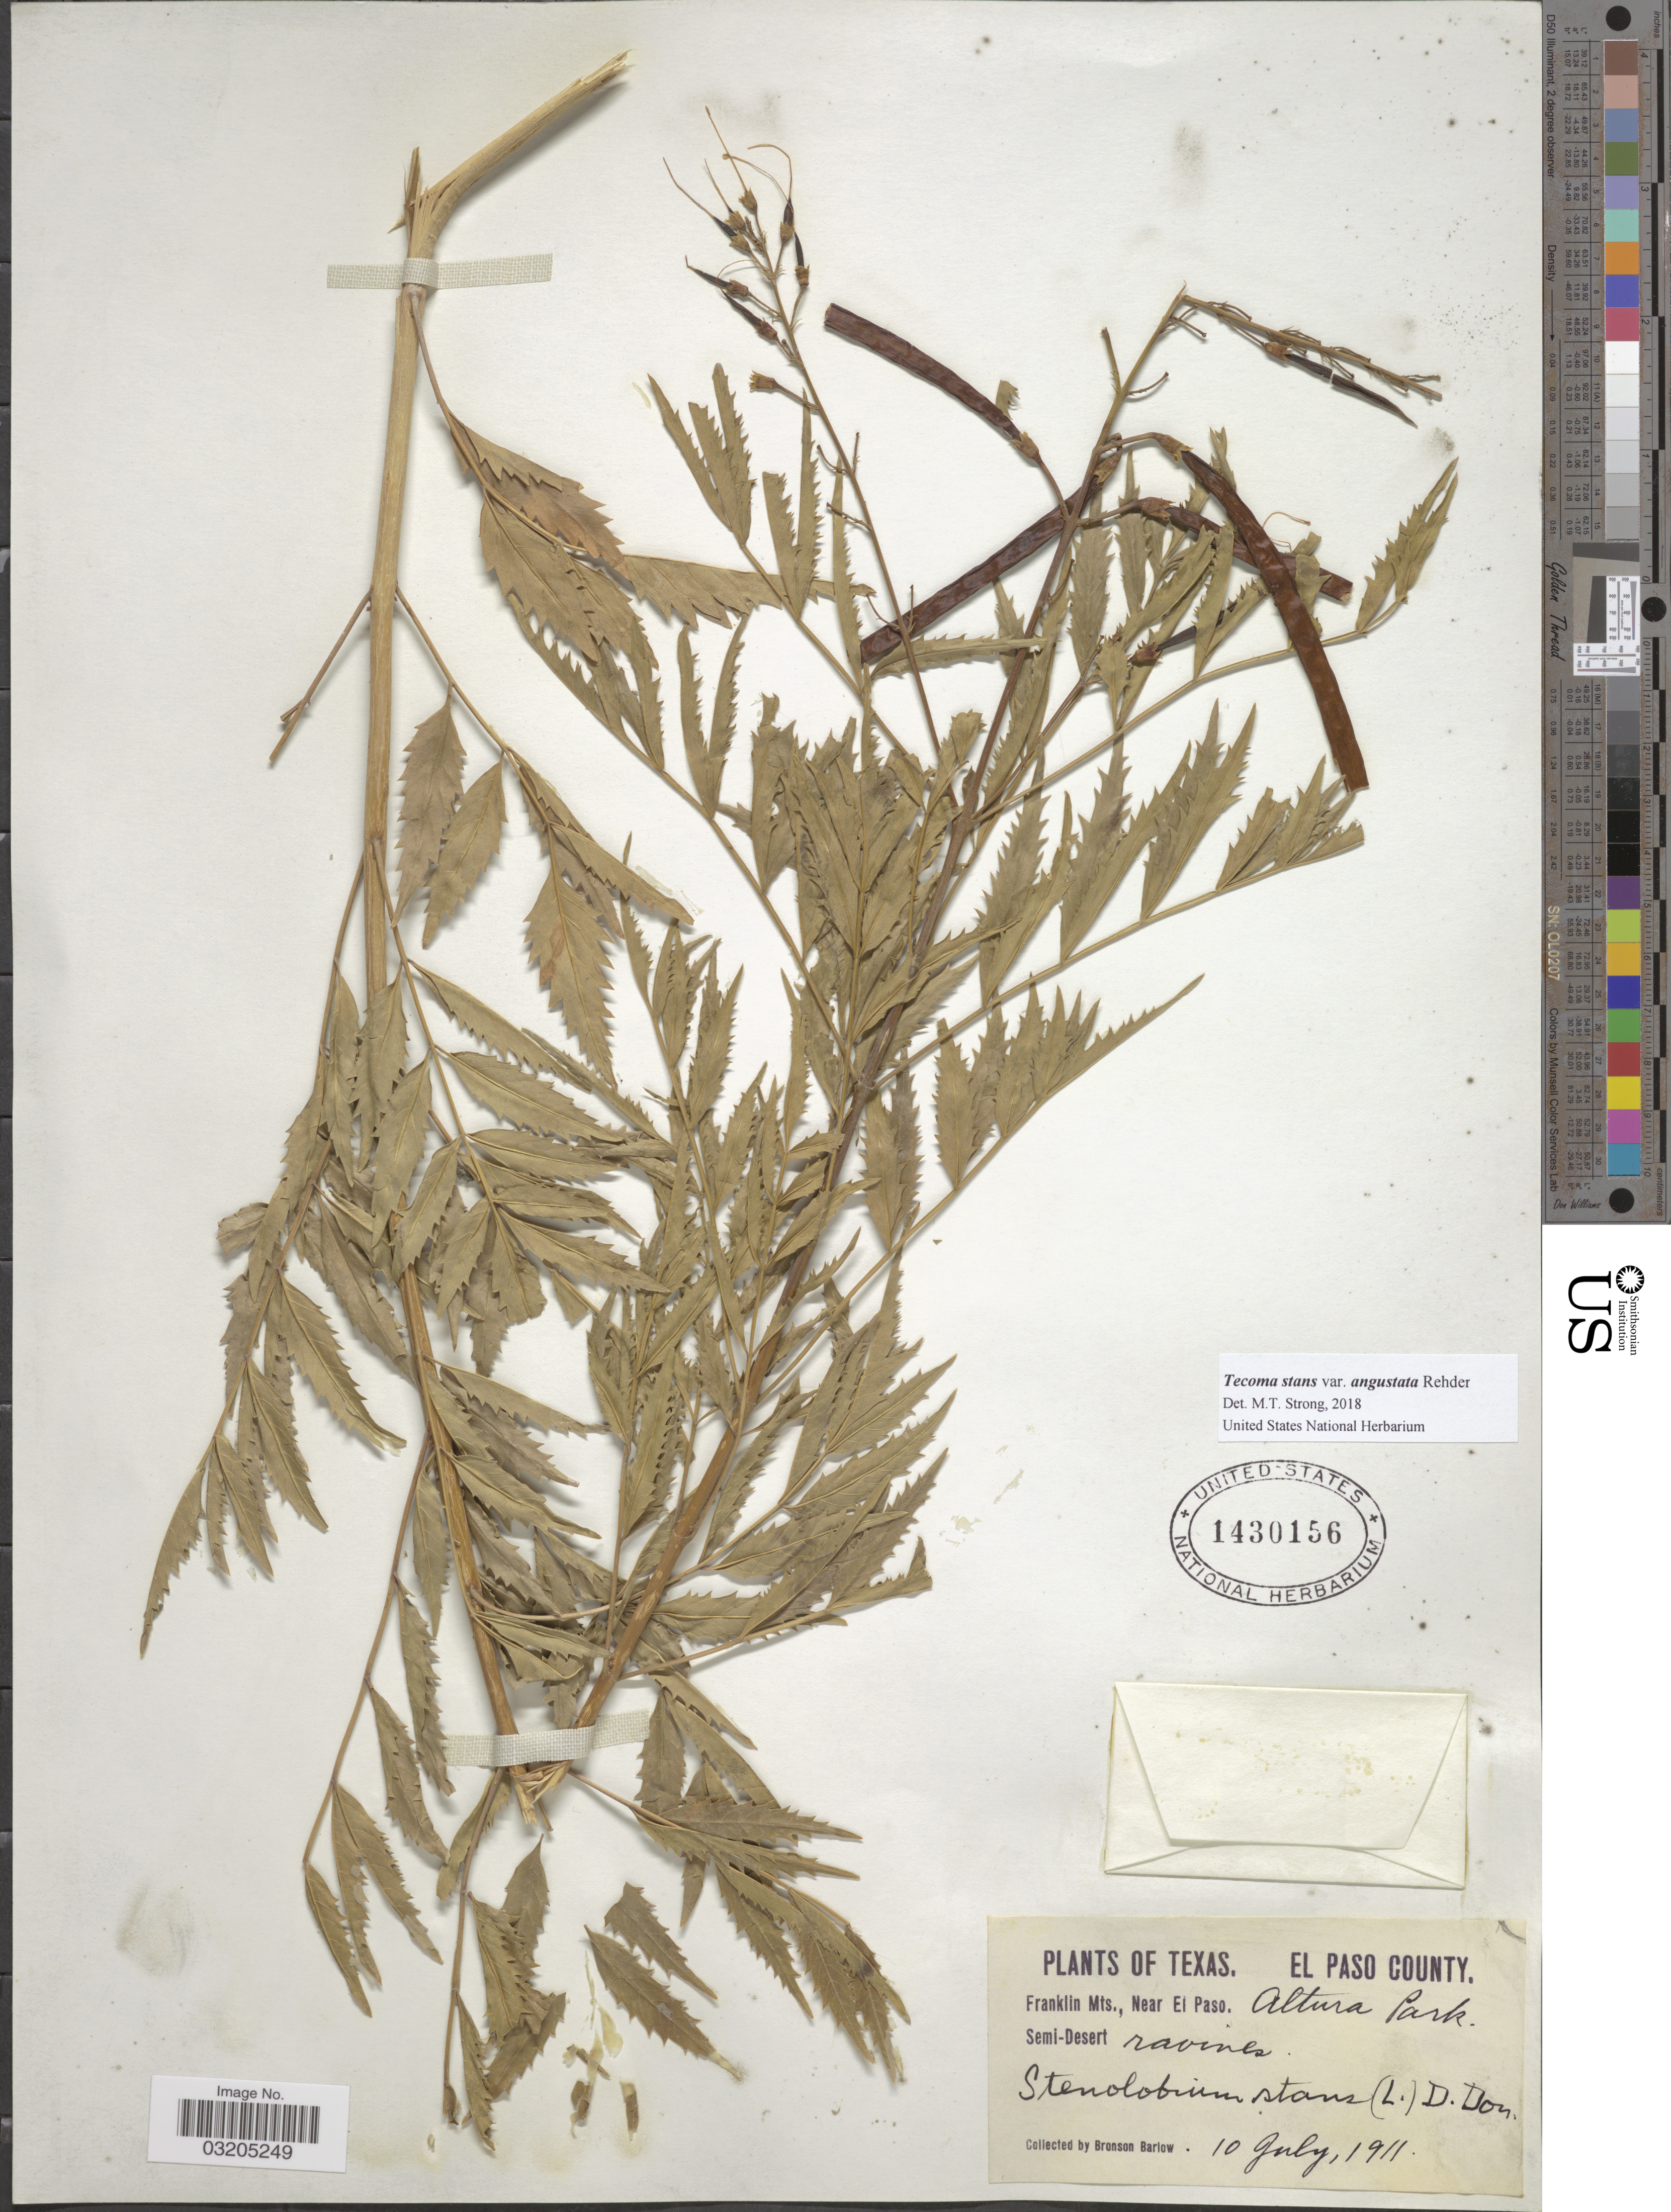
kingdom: Plantae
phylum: Tracheophyta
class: Magnoliopsida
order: Lamiales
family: Bignoniaceae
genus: Tecoma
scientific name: Tecoma stans var. angustata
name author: Rehder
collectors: Barlow, B.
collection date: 1911-07-10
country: United States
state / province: Texas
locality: El Paso County. Franklin Mts., Near El Paso. Altura Park.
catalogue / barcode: US 1430156